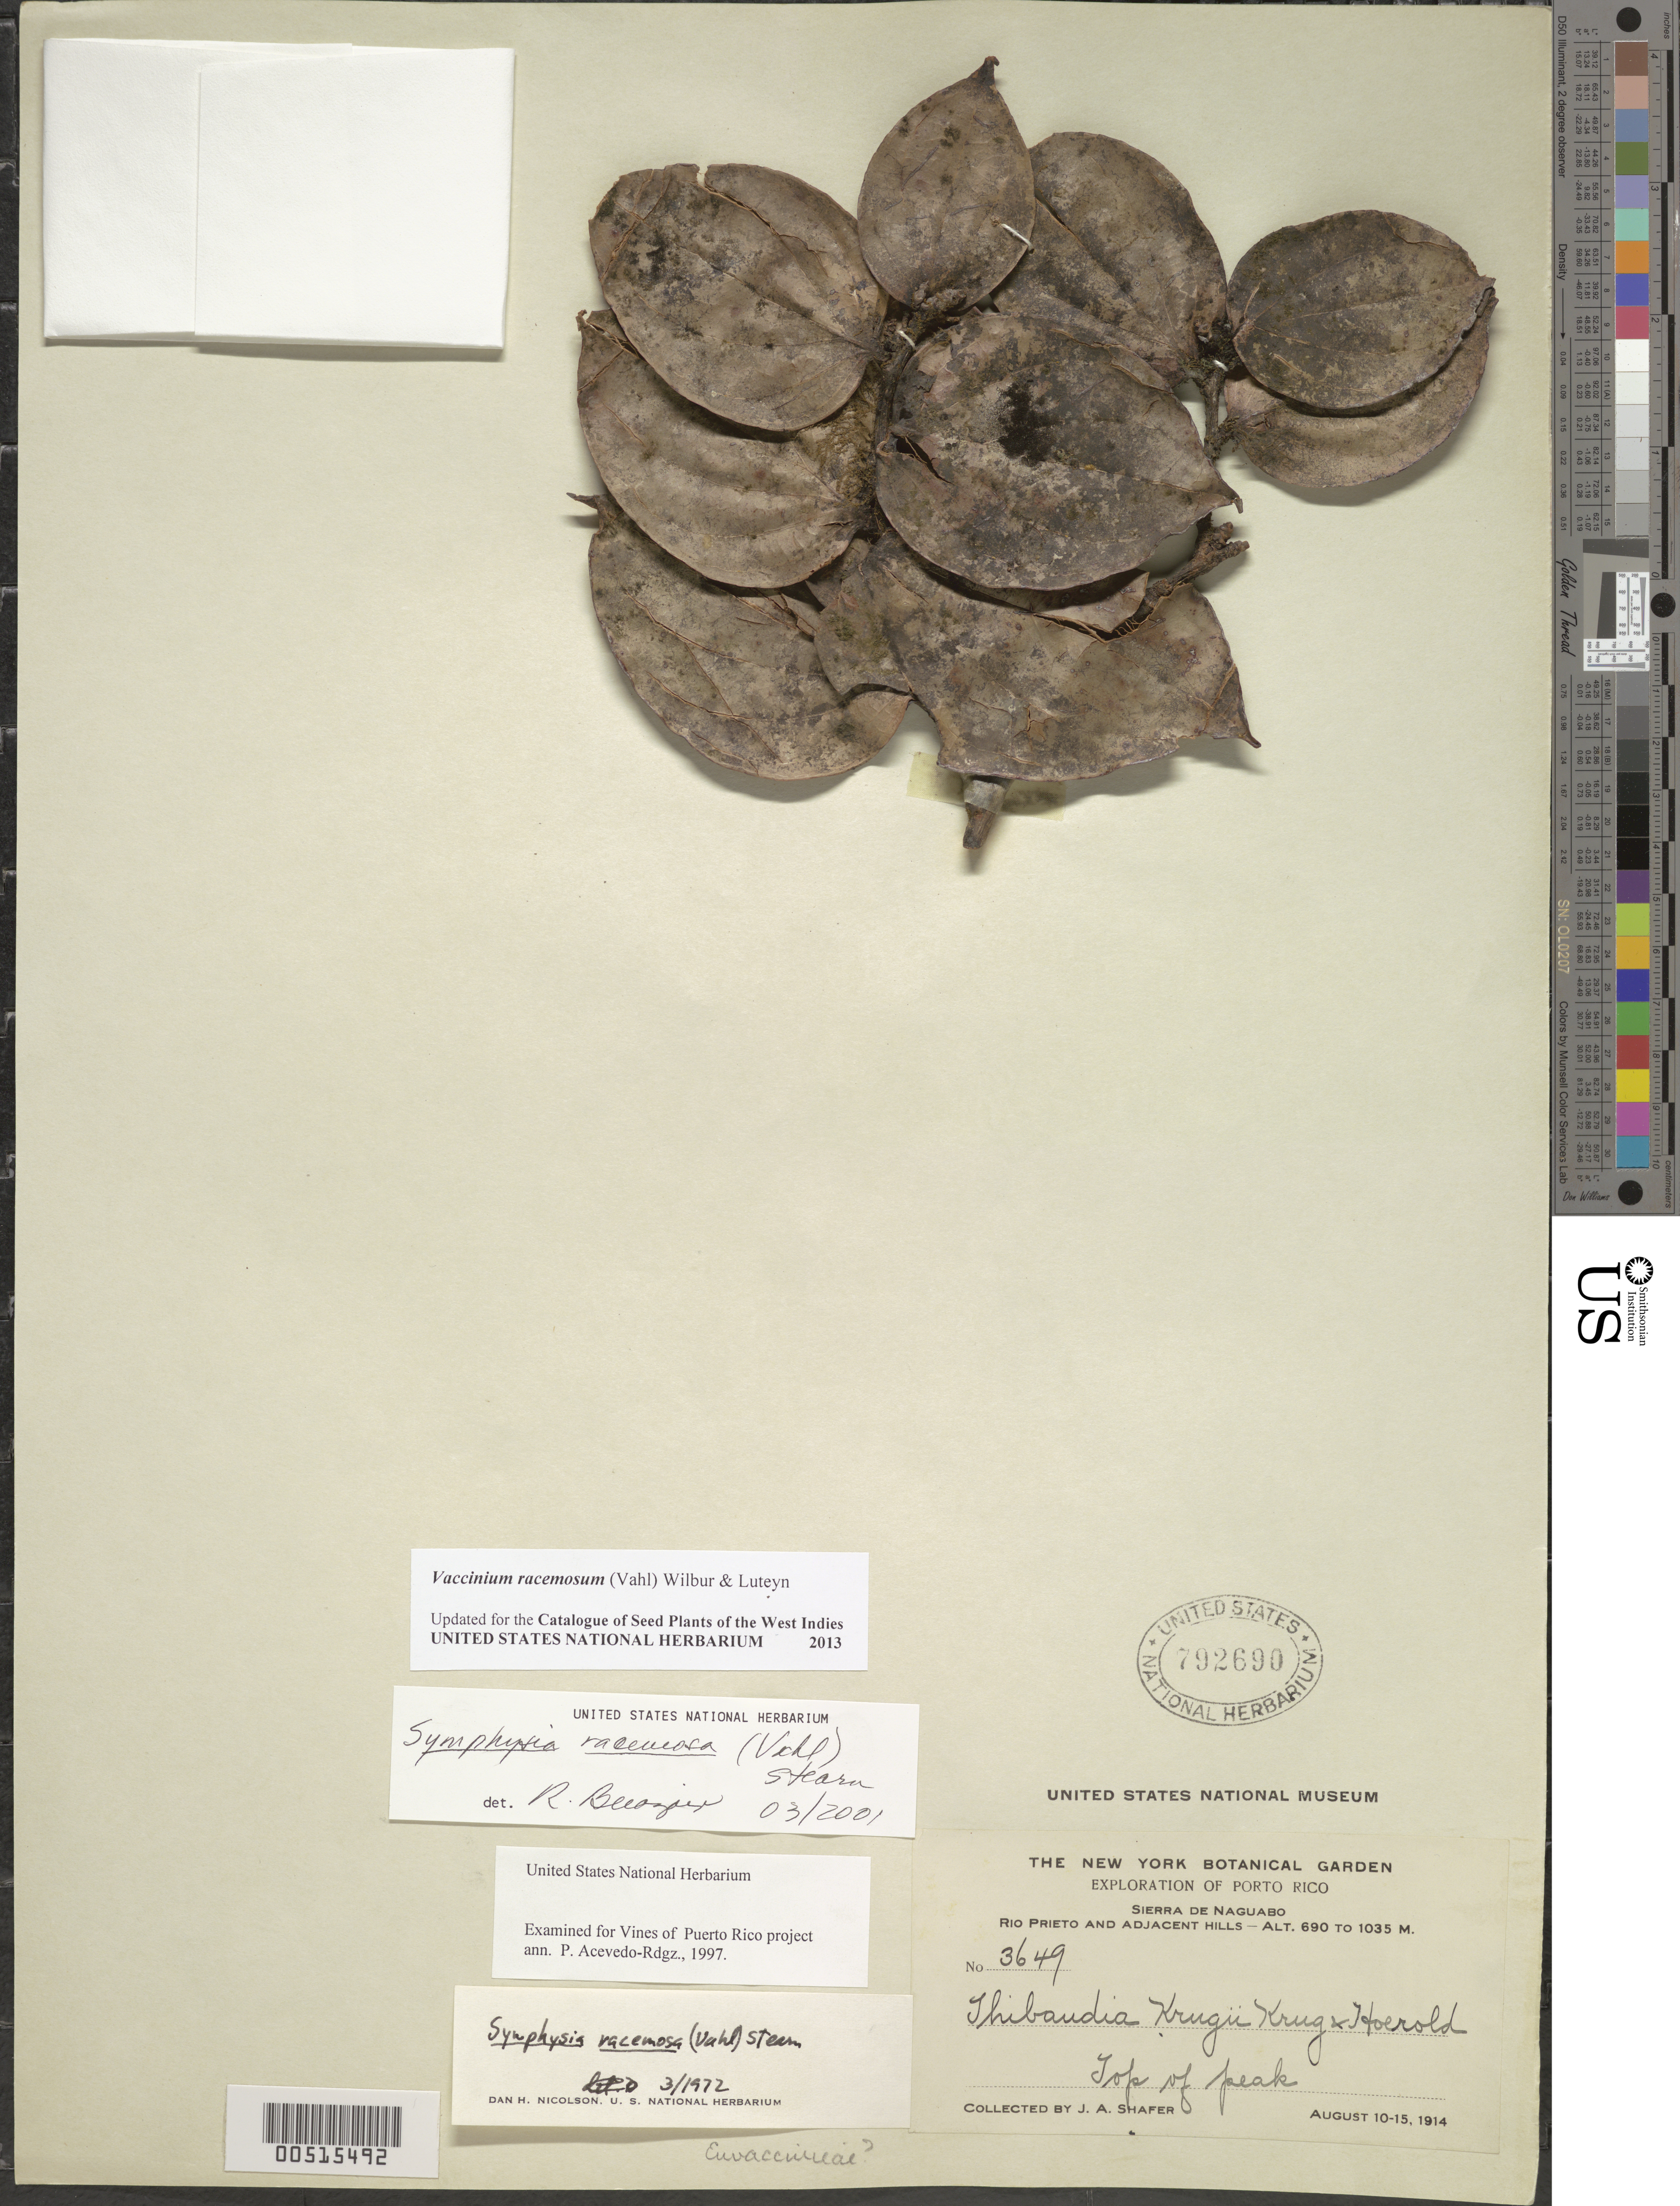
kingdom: Plantae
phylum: Tracheophyta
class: Magnoliopsida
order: Ericales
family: Ericaceae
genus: Vaccinium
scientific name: Vaccinium racemosum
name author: (Vahl) Wilbur & Luteyn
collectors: J. A. Shafer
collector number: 3649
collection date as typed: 10 Aug 1914 to 15 Aug 1914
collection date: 1914-08-10/1914-08-15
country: Puerto Rico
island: Greater Antilles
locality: Sierra de Naguabo, Rio Prieto and adjacent hills. Top of peak.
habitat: Top of peak.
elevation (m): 690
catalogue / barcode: US 792690